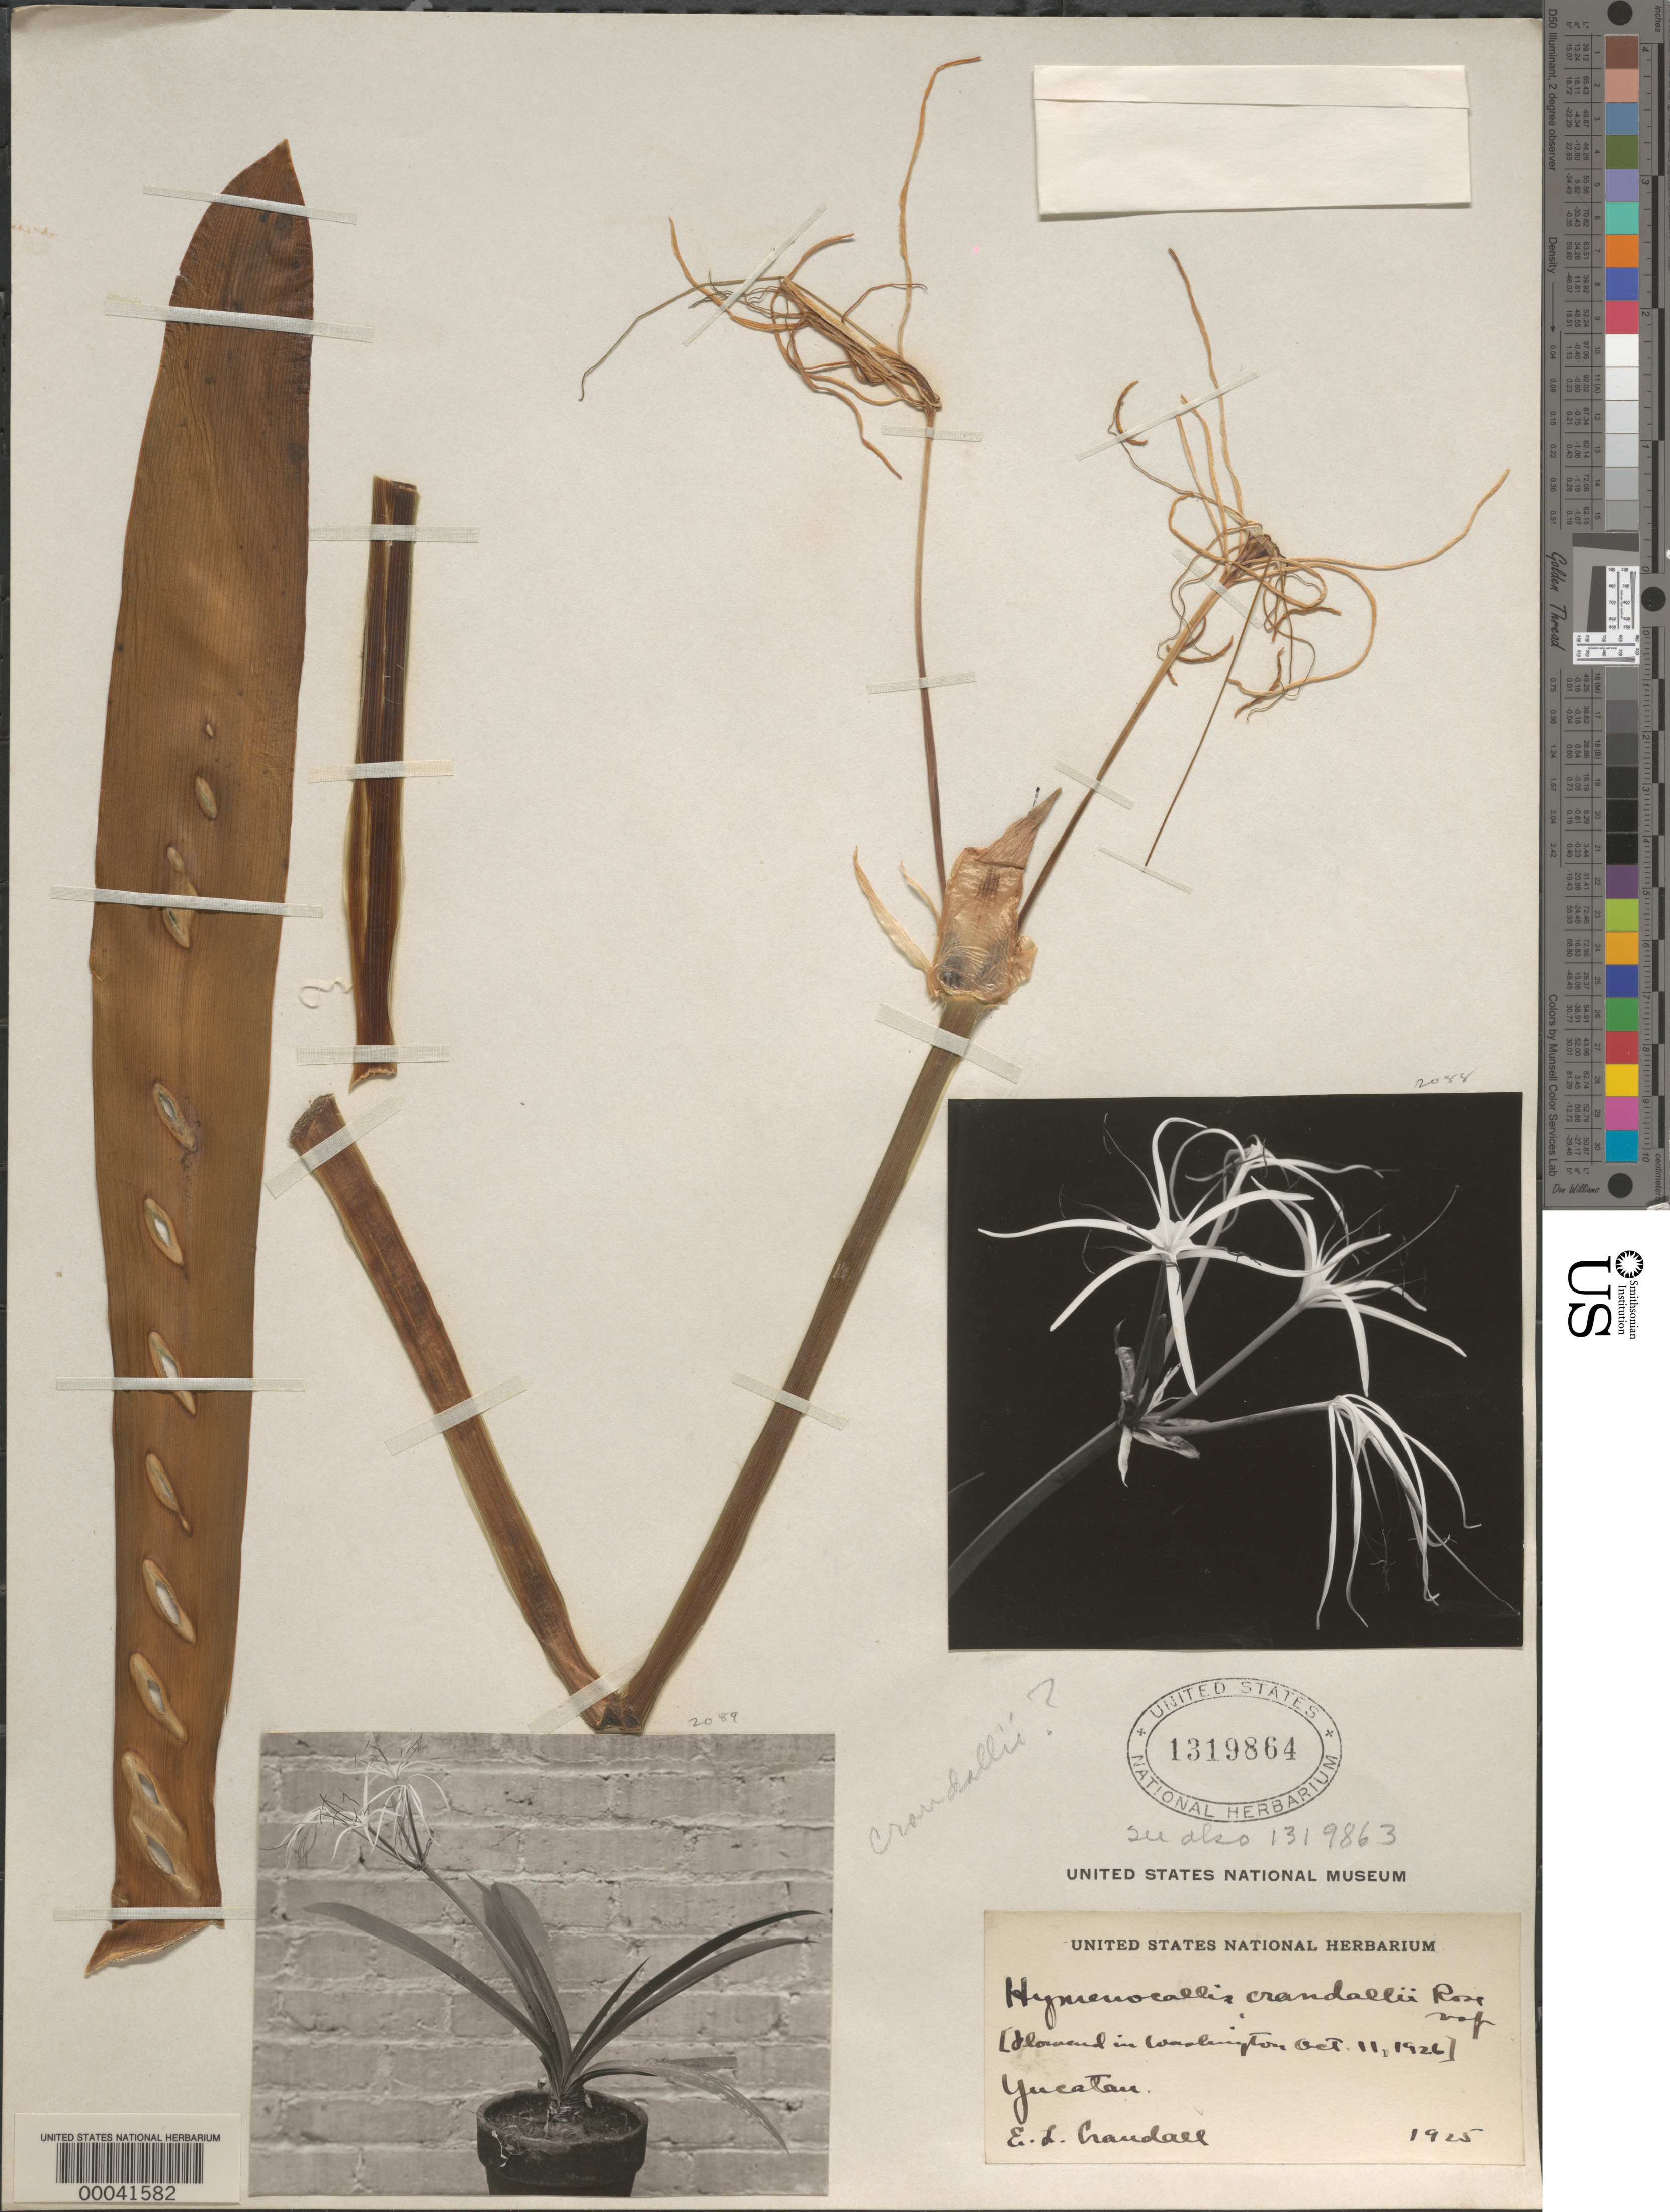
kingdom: Plantae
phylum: Tracheophyta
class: Liliopsida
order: Asparagales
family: Amaryllidaceae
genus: Hymenocallis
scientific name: Hymenocallis crandallii Rose, ined.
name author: Rose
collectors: E. Crandall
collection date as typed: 1925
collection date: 1925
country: Mexico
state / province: Yucatán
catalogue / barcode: US 1319864